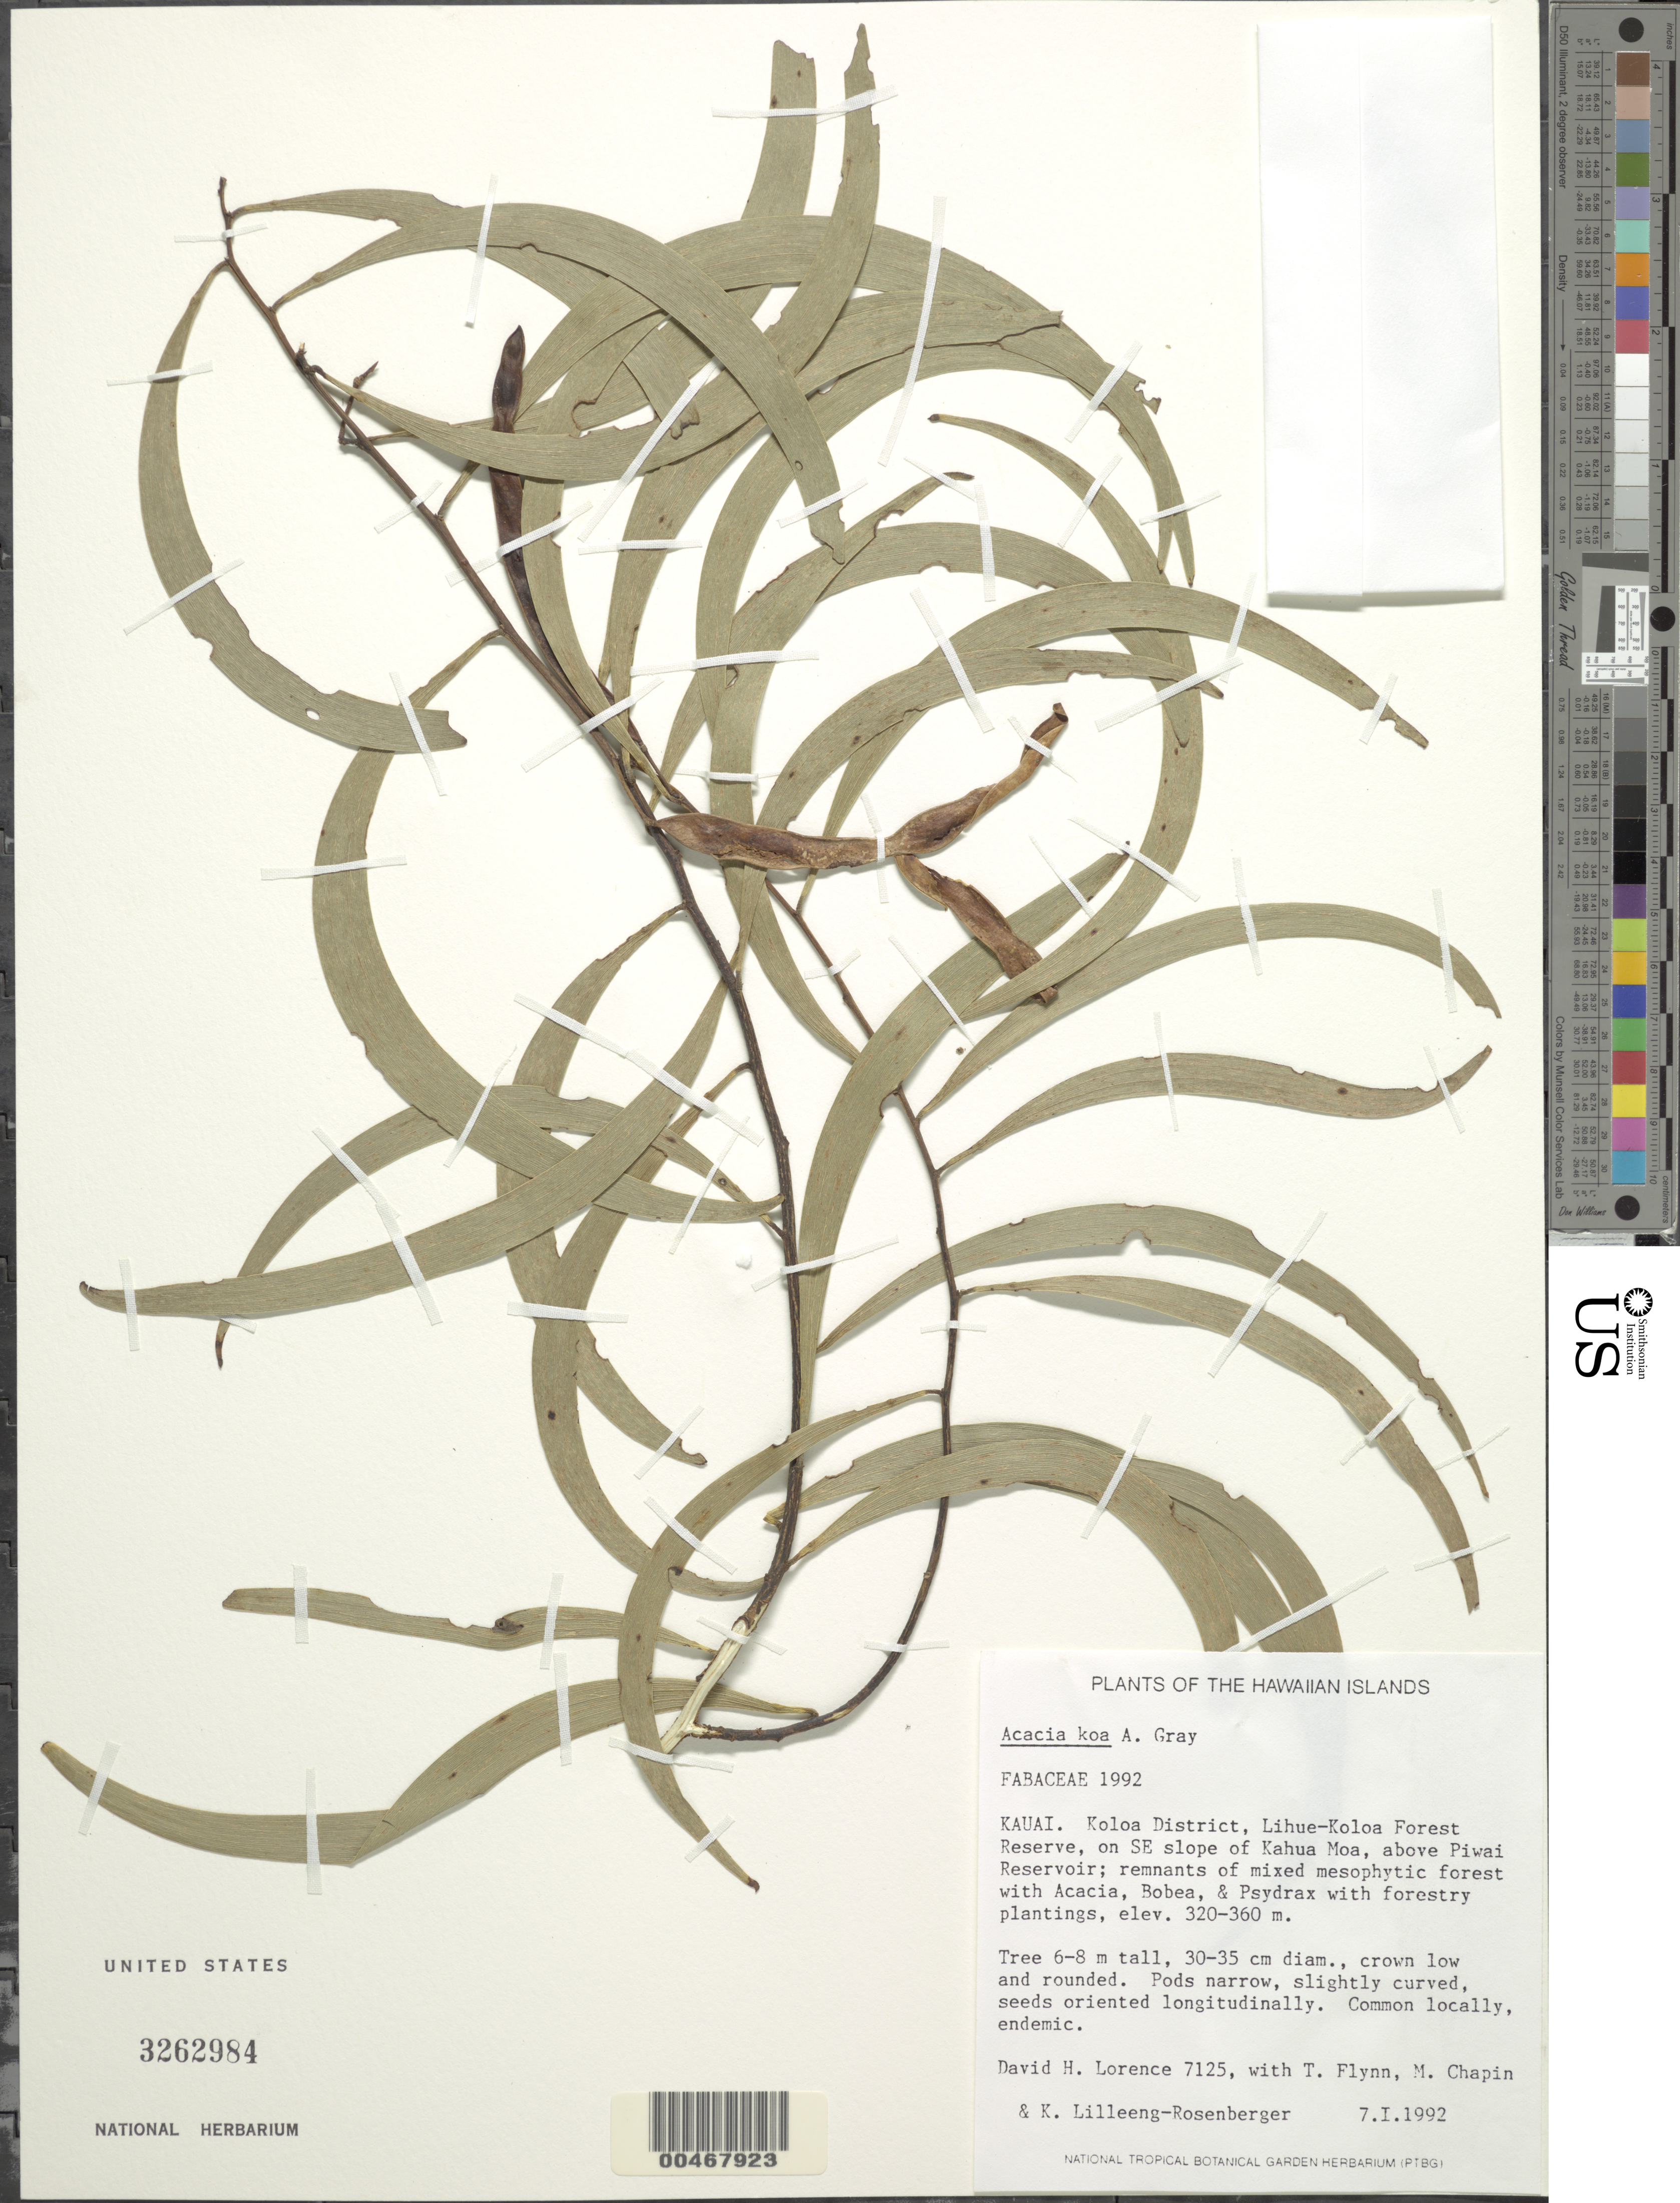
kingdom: Plantae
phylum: Tracheophyta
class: Magnoliopsida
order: Fabales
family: Fabaceae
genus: Acacia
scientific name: Acacia koa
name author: A. Gray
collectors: D. Lorence, T. W. Flynn, M. Chapin & K. Lilleng-Rosenberger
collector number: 7125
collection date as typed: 7 Jan 1992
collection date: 1992-01-07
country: United States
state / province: Hawaii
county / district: Kauai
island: Kaua'i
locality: Koloa Dist., Lihue-Koloa Forest Reserve, on SE slope of Kahua Moa, above Piwai Reservoir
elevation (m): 320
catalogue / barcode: US 3262984